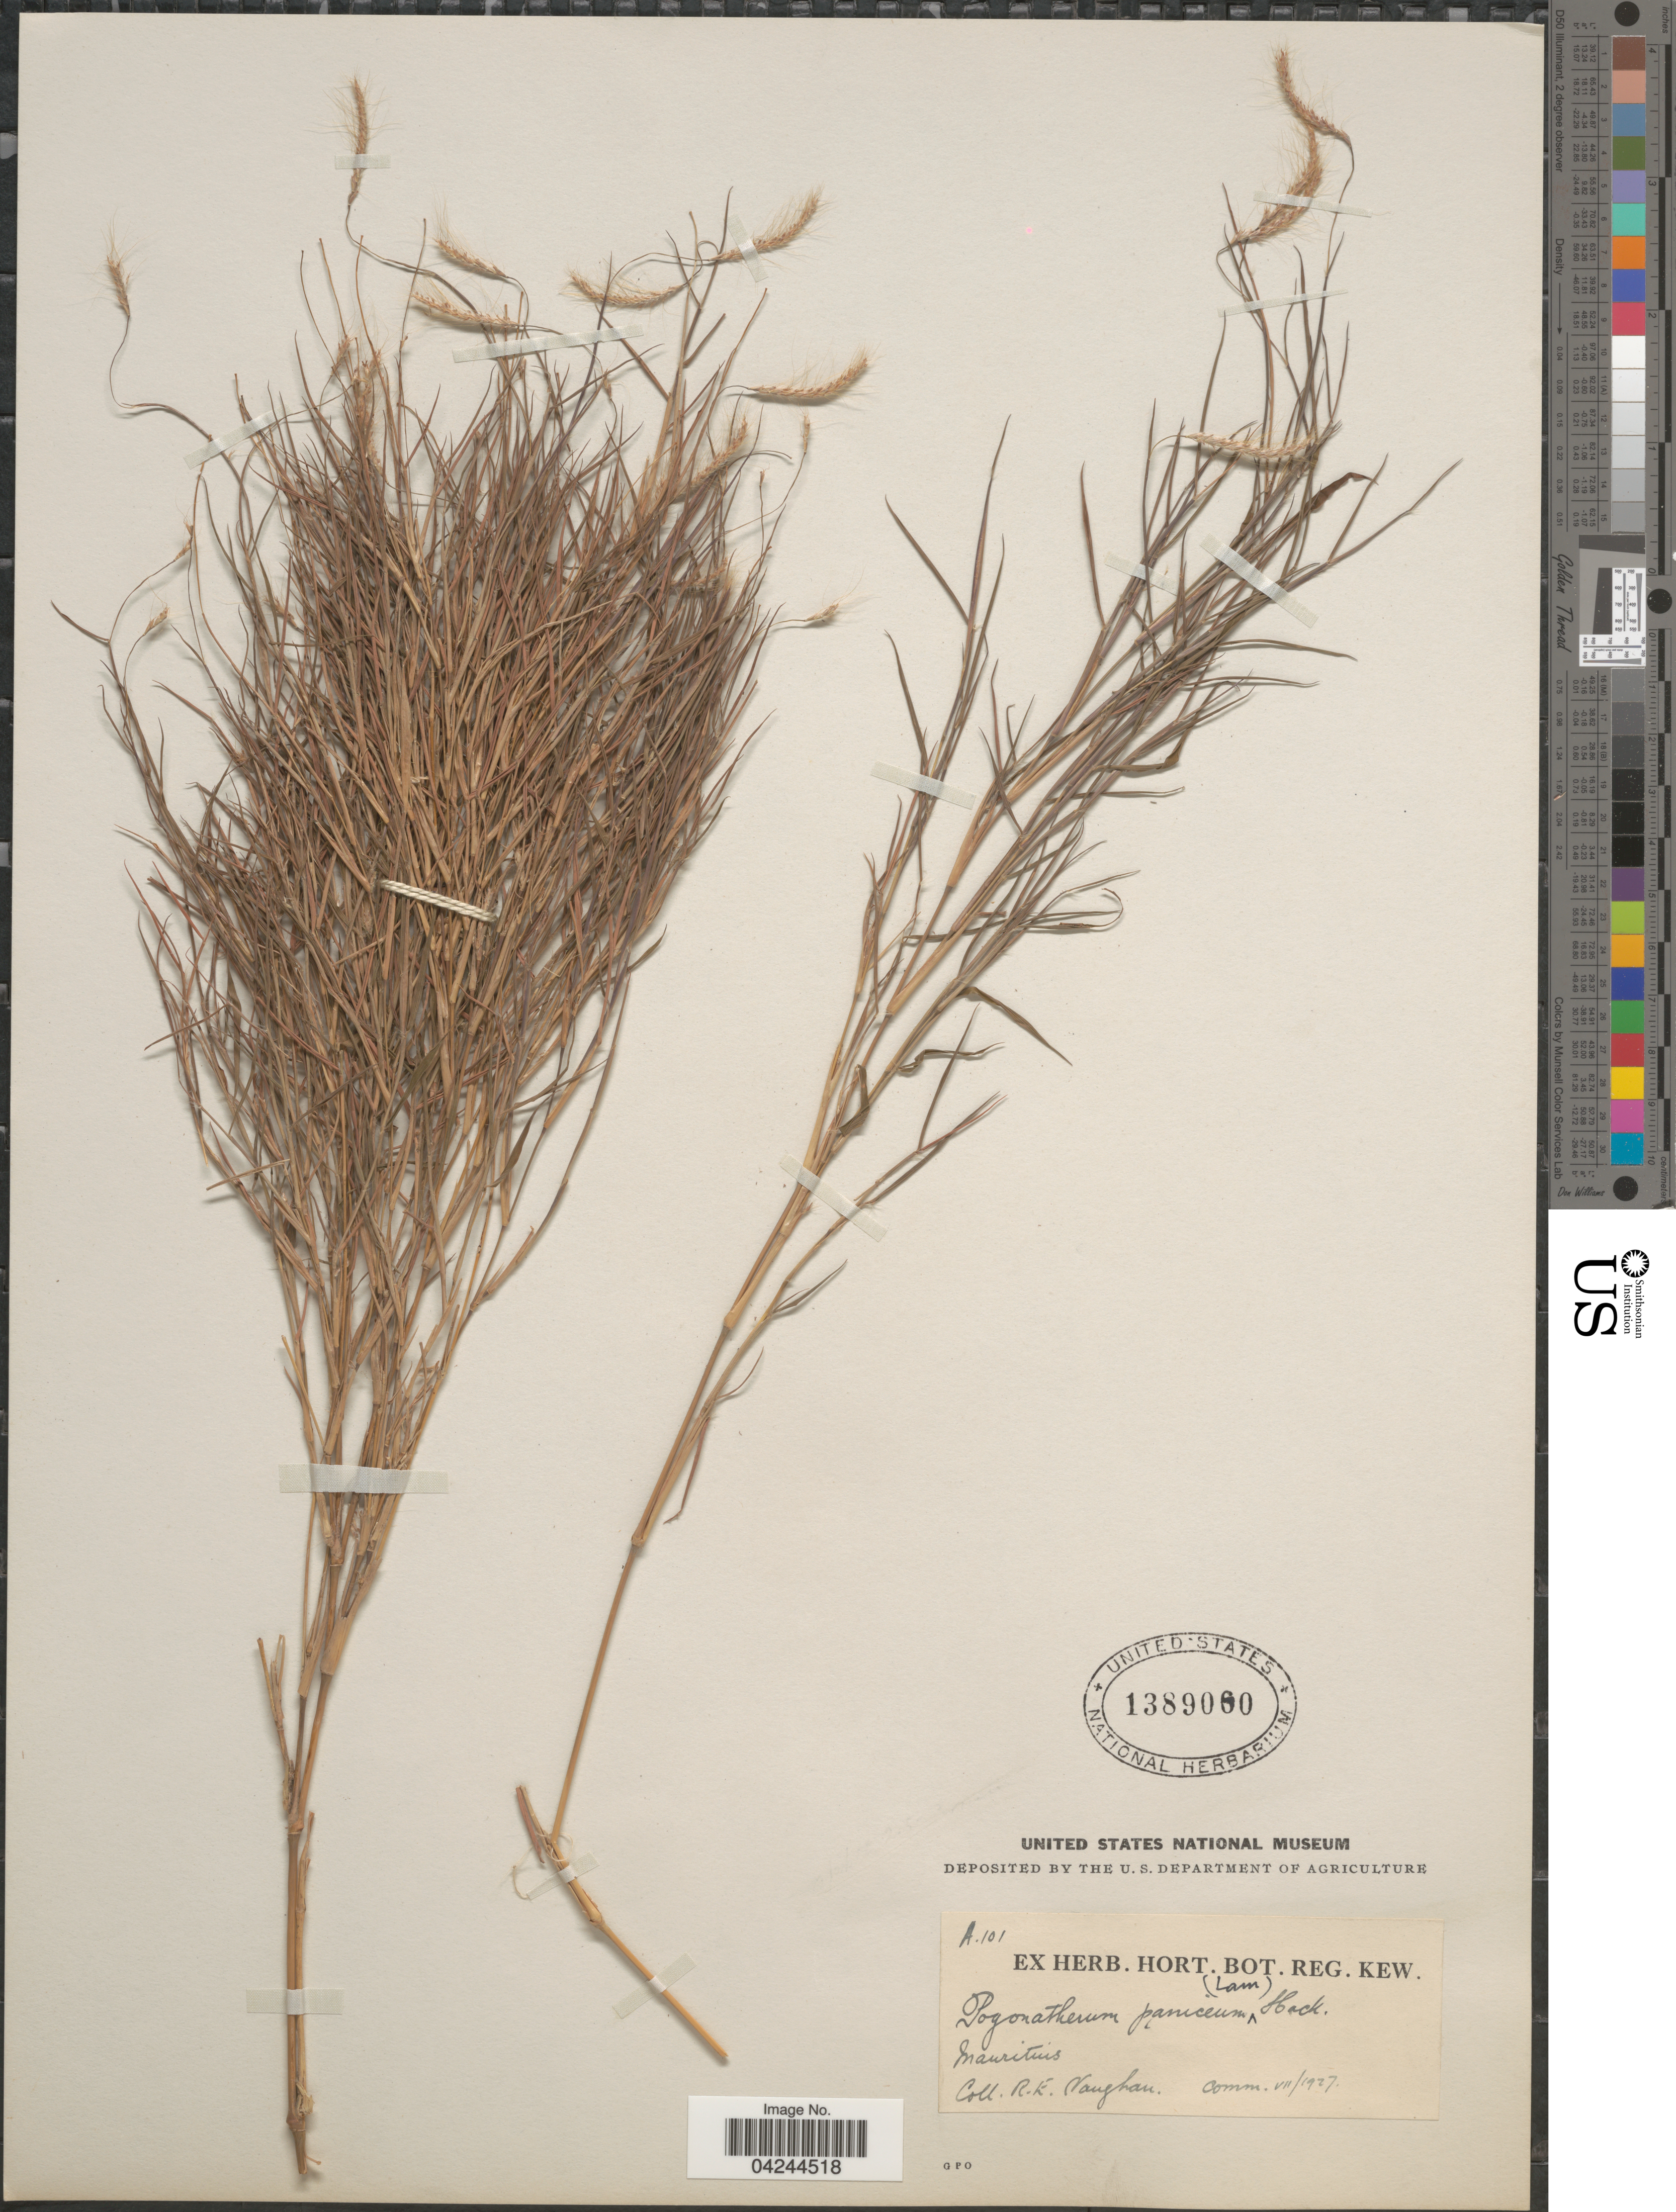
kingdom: Plantae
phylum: Tracheophyta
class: Liliopsida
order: Poales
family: Poaceae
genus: Pogonatherum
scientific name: Pogonatherum crinitum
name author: (Thunb.) Kunth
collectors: R. Vaughan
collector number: A101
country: Mauritius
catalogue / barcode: US 1389060